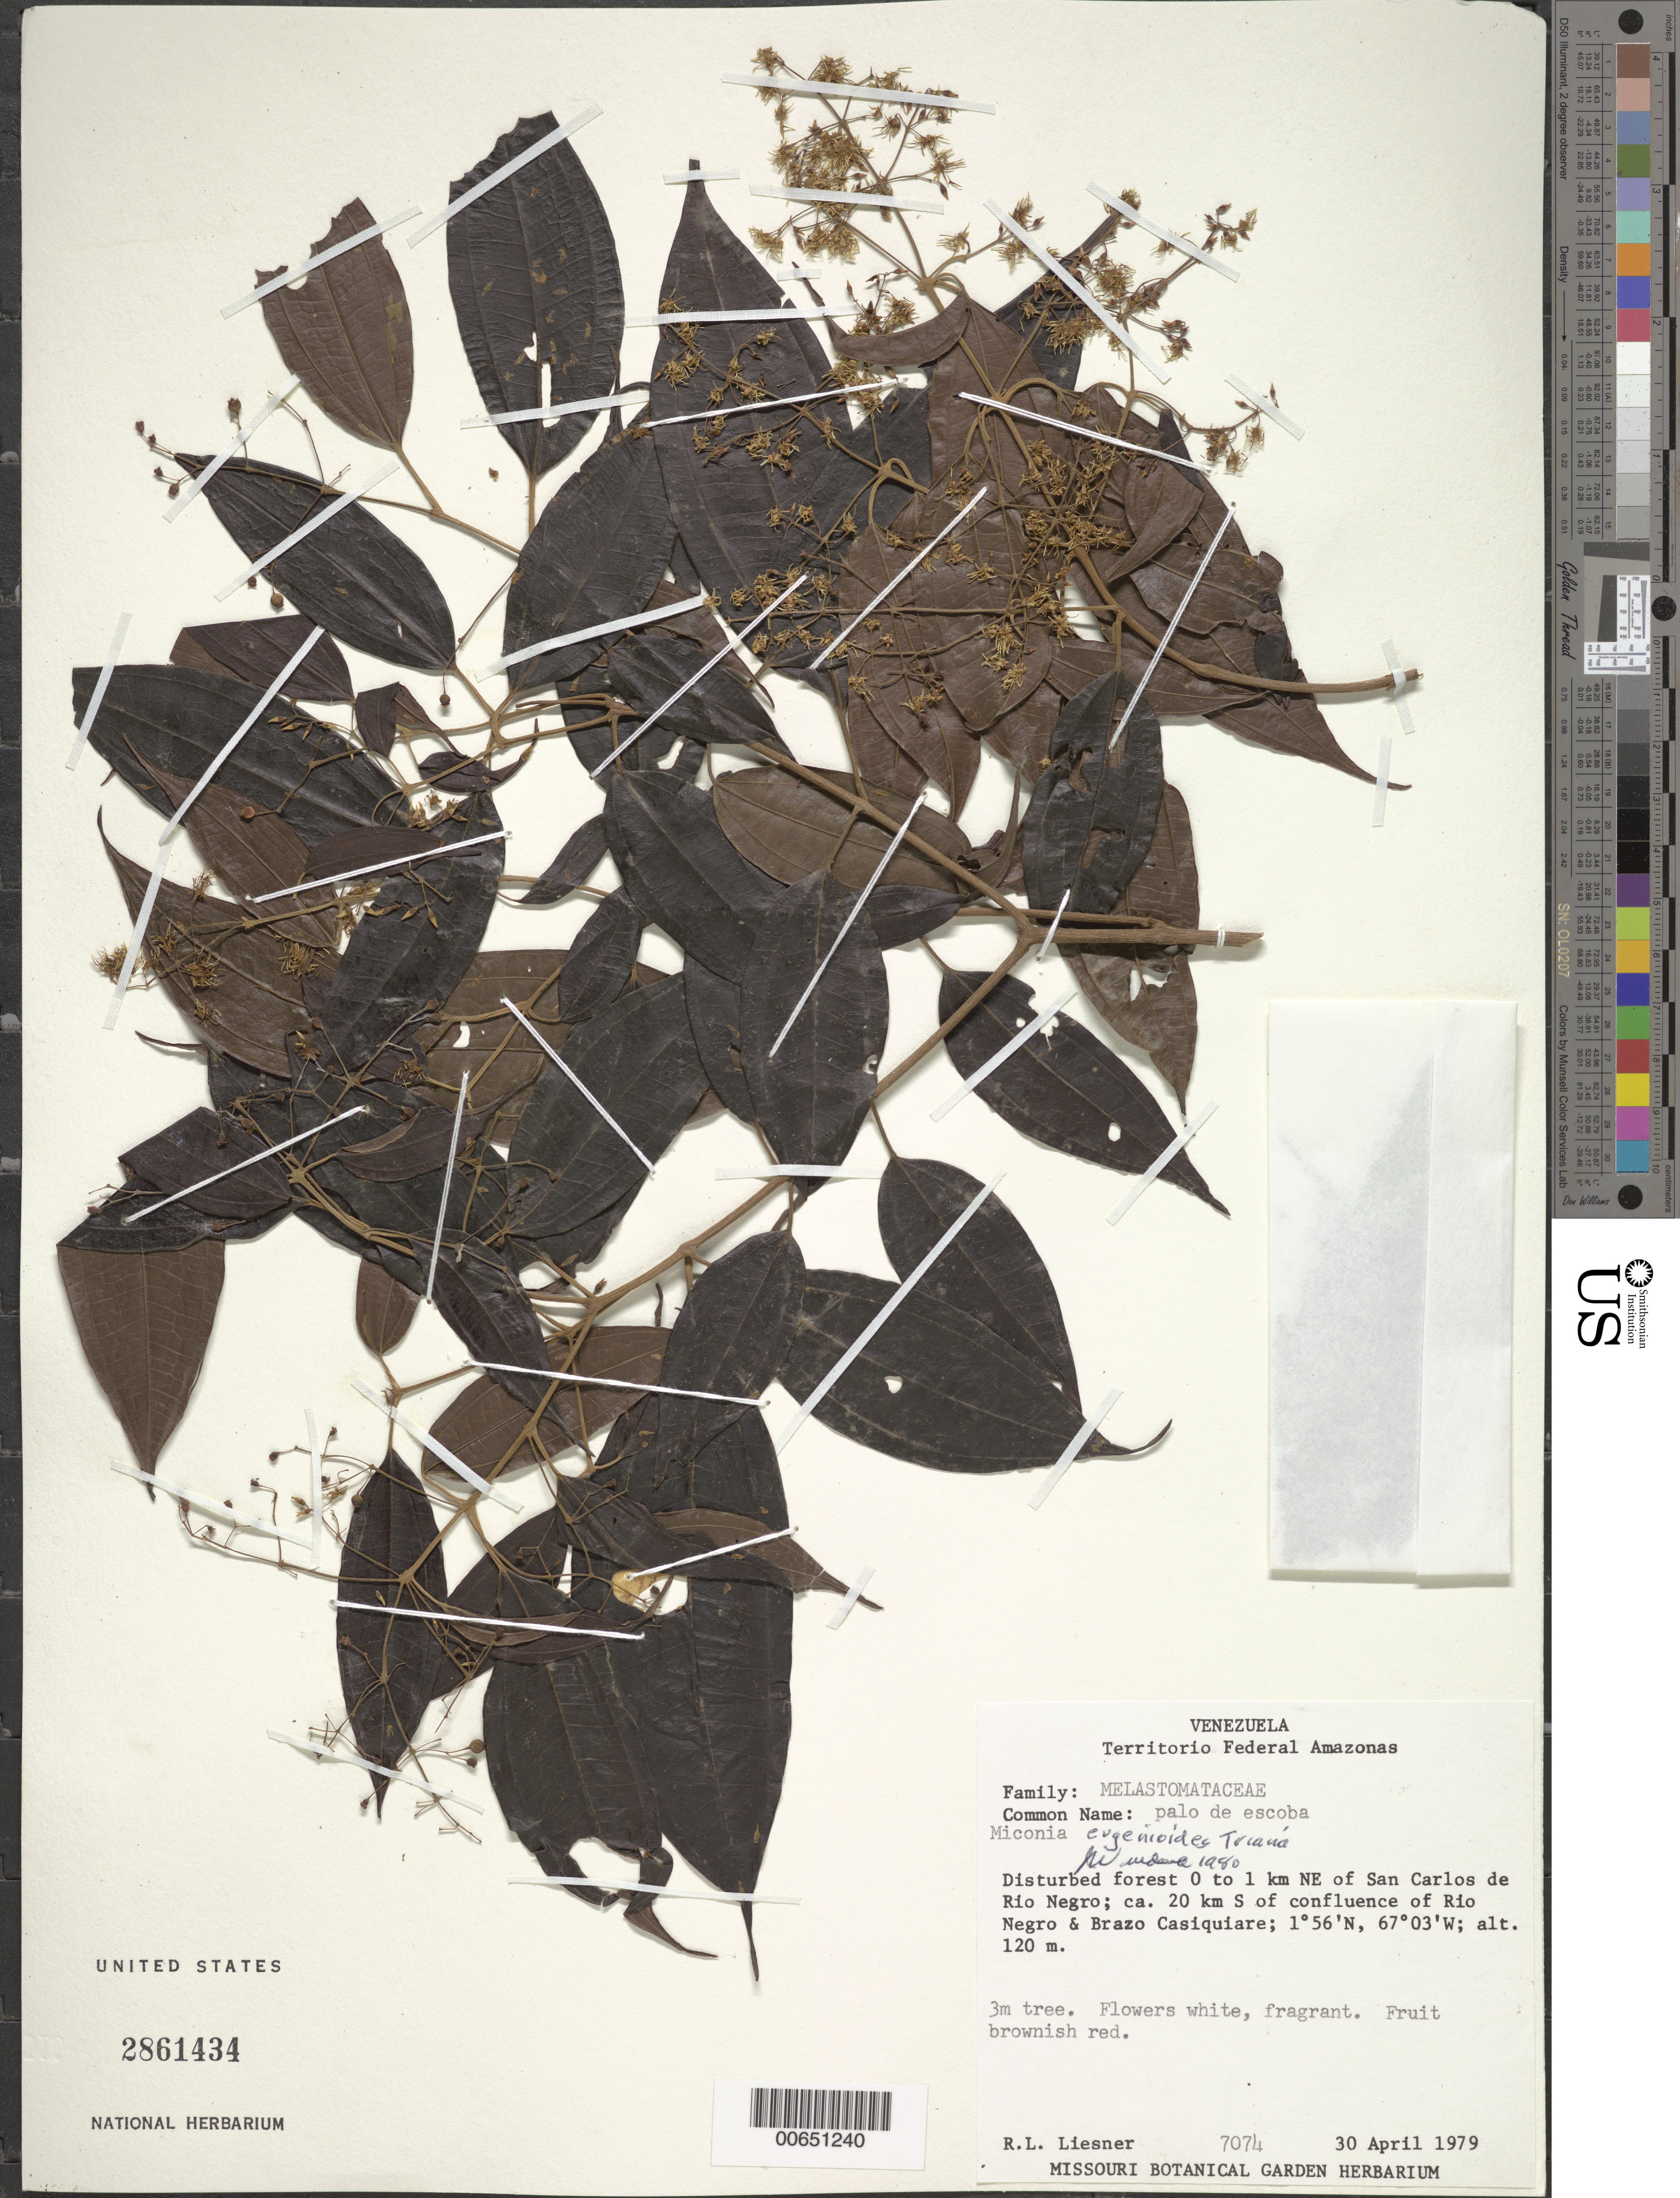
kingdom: Plantae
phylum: Tracheophyta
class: Magnoliopsida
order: Myrtales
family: Melastomataceae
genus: Miconia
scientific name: Miconia eugenioides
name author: Triana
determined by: Wurdack, John J., (US), US (UNITED STATES)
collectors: R. L. Liesner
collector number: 7074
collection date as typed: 30-Apr-79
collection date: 1979-04-30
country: Venezuela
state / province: Amazonas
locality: San Carlos de Río Negro, 0 to 1 km NE of; 20 km S of confl of Río Negro & Brazo Casiquiare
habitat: Disturbed forest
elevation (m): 120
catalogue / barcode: US 2861434